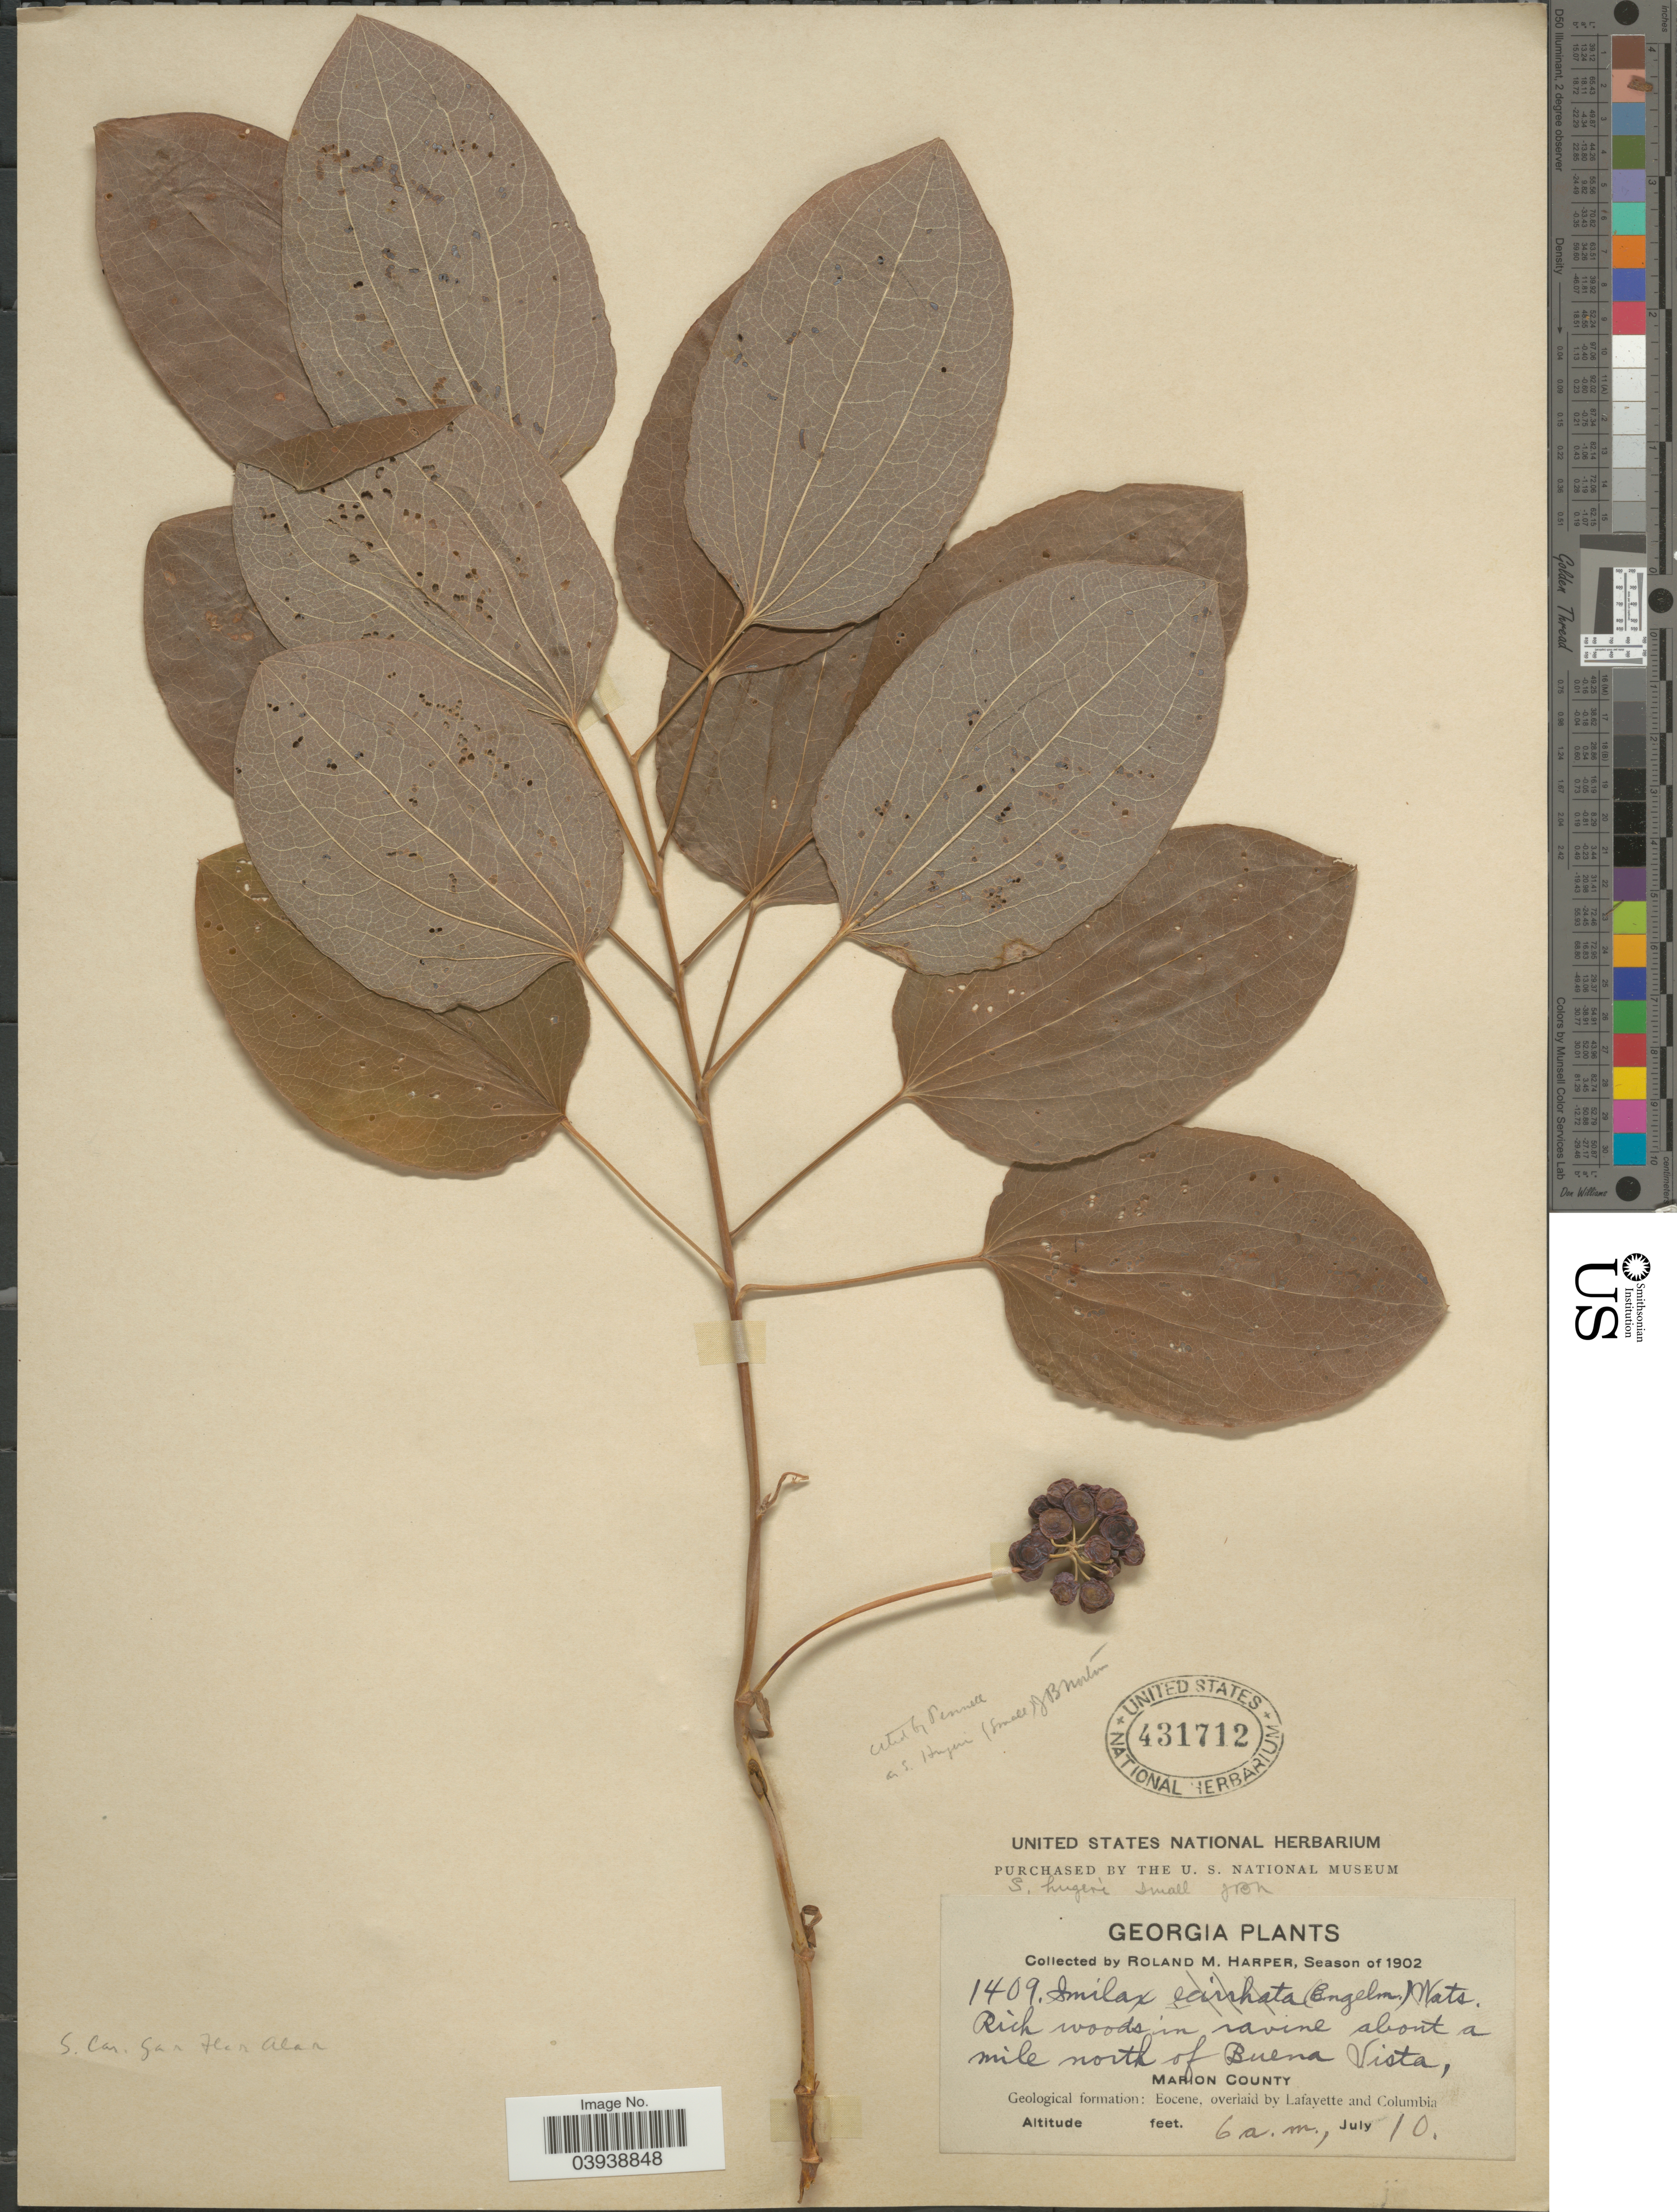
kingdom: Plantae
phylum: Tracheophyta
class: Liliopsida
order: Liliales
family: Smilacaceae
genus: Smilax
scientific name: Smilax hugeri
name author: J.B. Norton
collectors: R. M. Harper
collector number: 1409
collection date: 1902-07-10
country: United States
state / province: Georgia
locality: Rich woods in ravine about a mile north of Buena Vista, Marion County. Geological formation: Eocene, overlaid by Lafayette and Columbia.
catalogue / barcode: US 431712